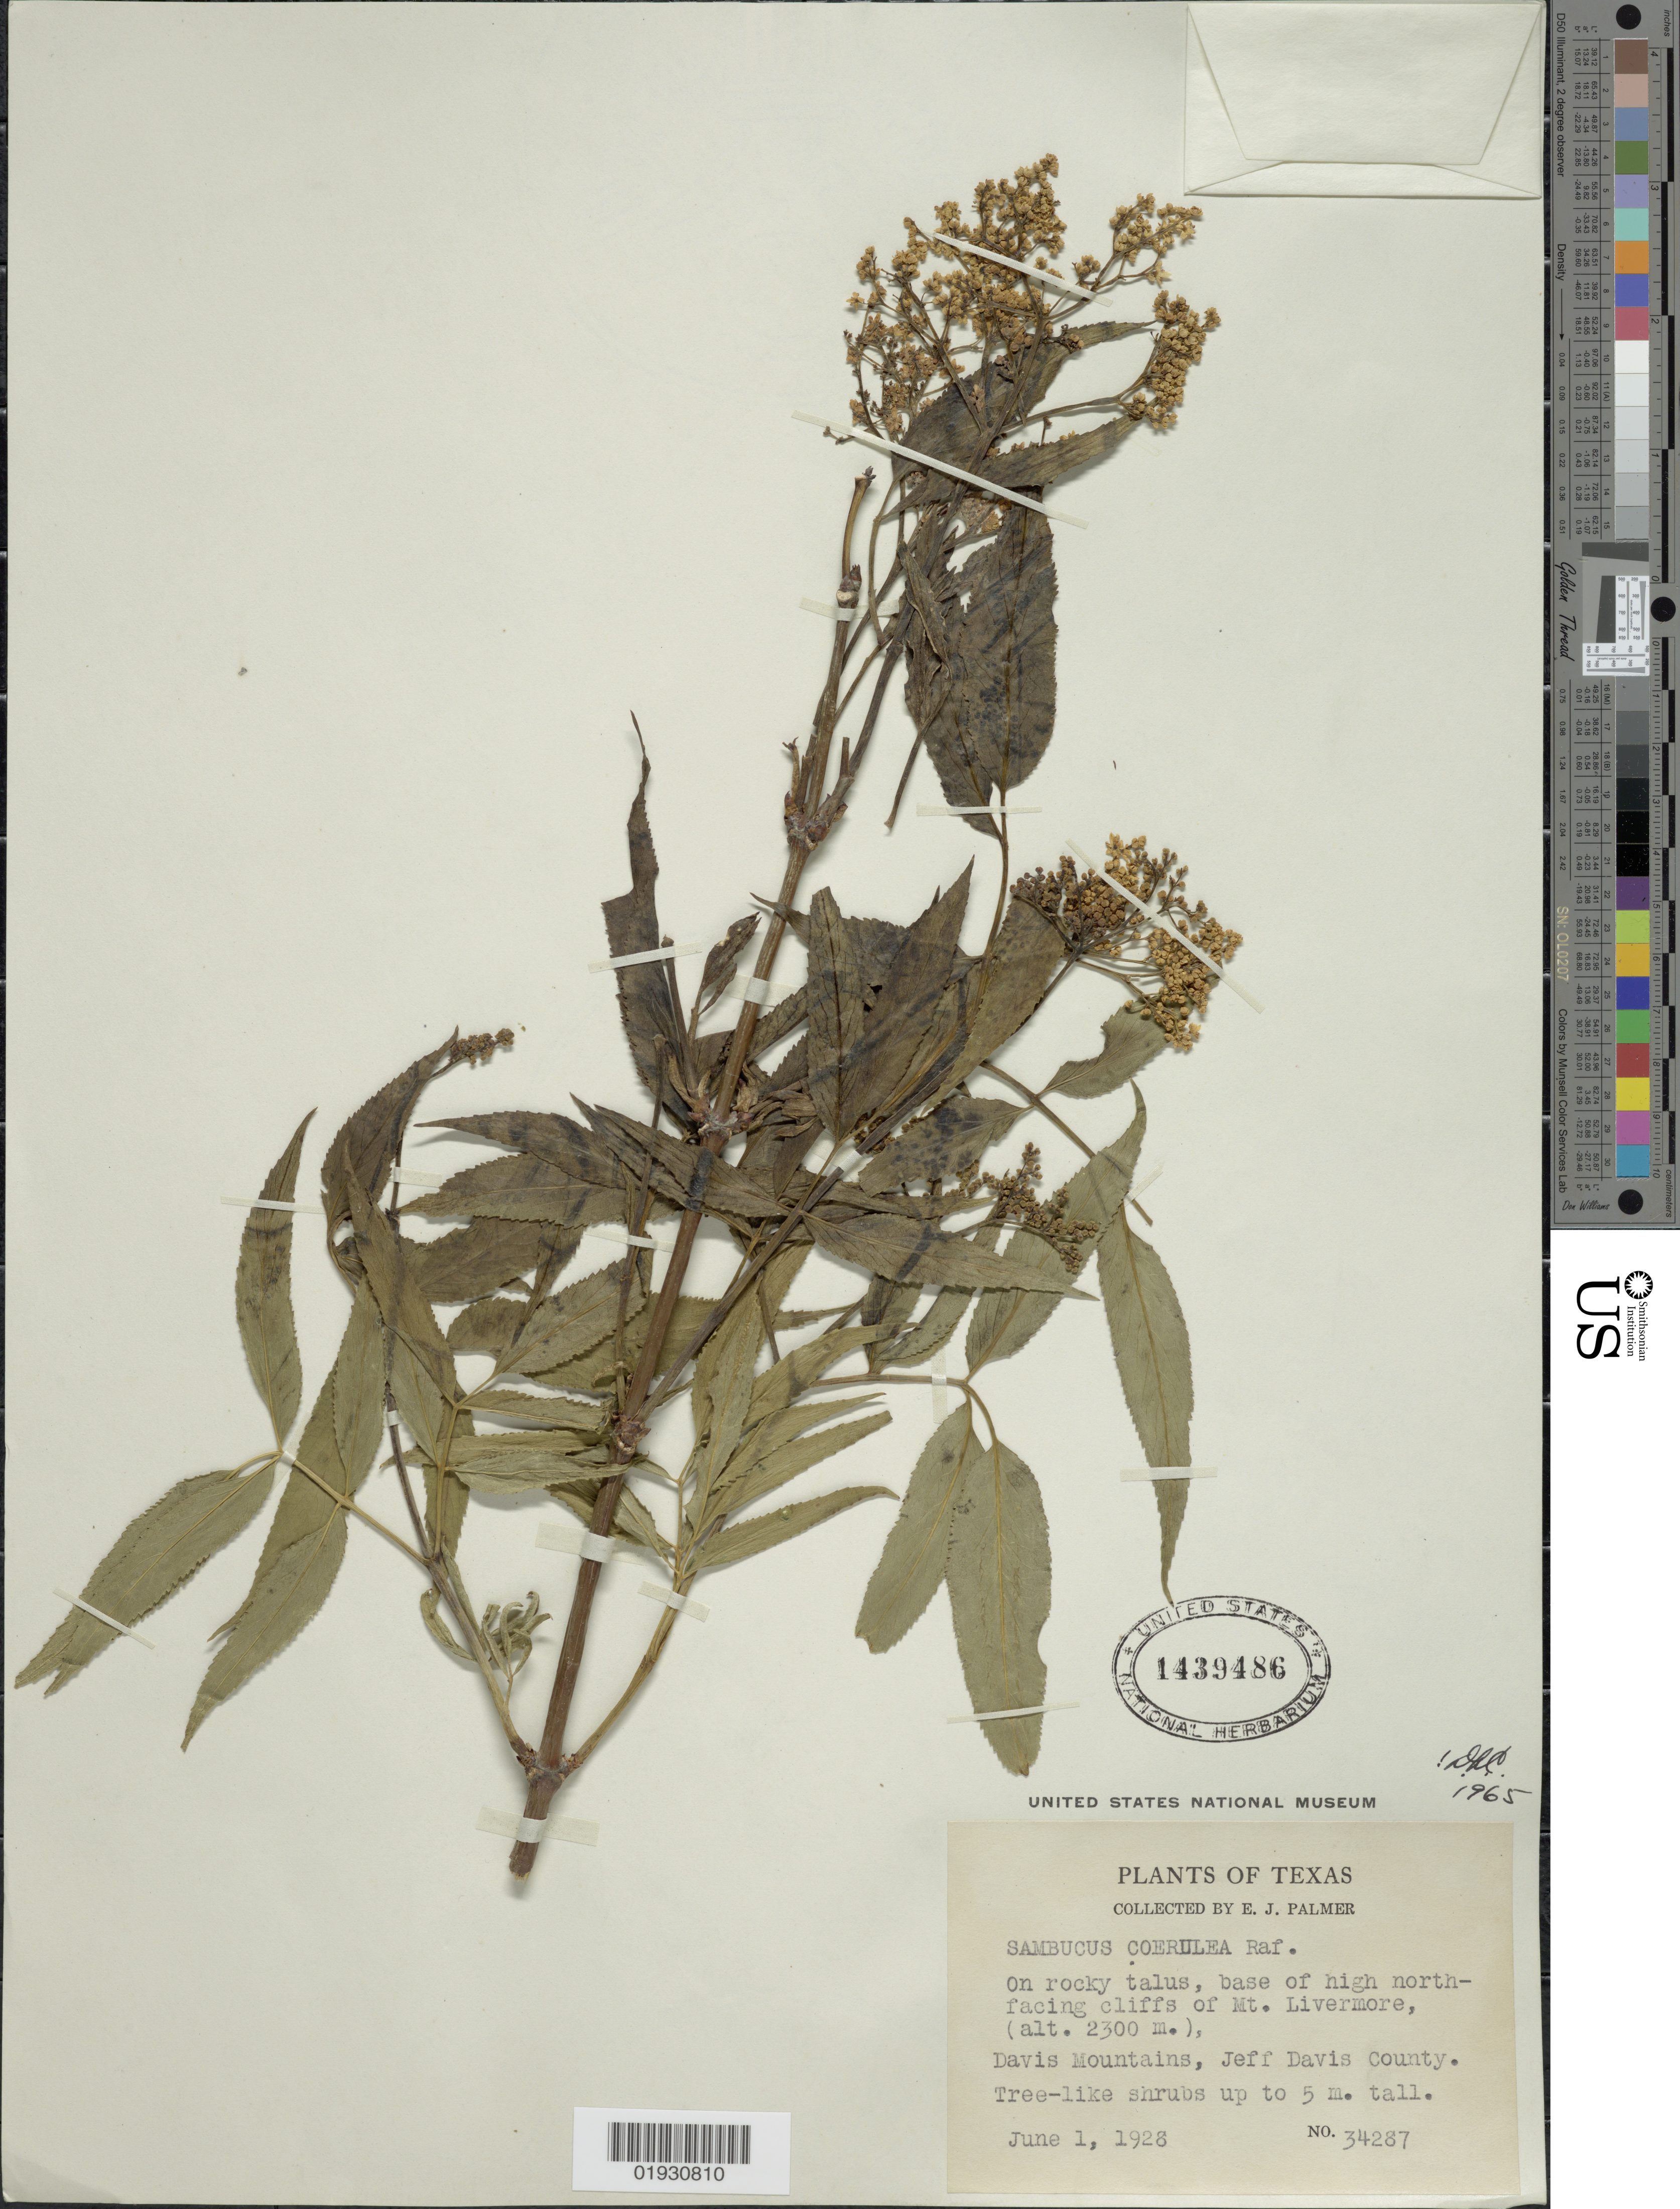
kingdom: Plantae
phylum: Tracheophyta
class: Magnoliopsida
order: Dipsacales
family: Viburnaceae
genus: Sambucus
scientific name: Sambucus cerulea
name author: Raf.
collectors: E. J. Palmer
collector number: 34287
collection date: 1928-06-01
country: United States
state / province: Texas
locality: On rocky talus, base of high northfacing cliffs of Mt. Livermore, Davis Mountains, Jeff Davis County.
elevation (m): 2300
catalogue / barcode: US 1439486